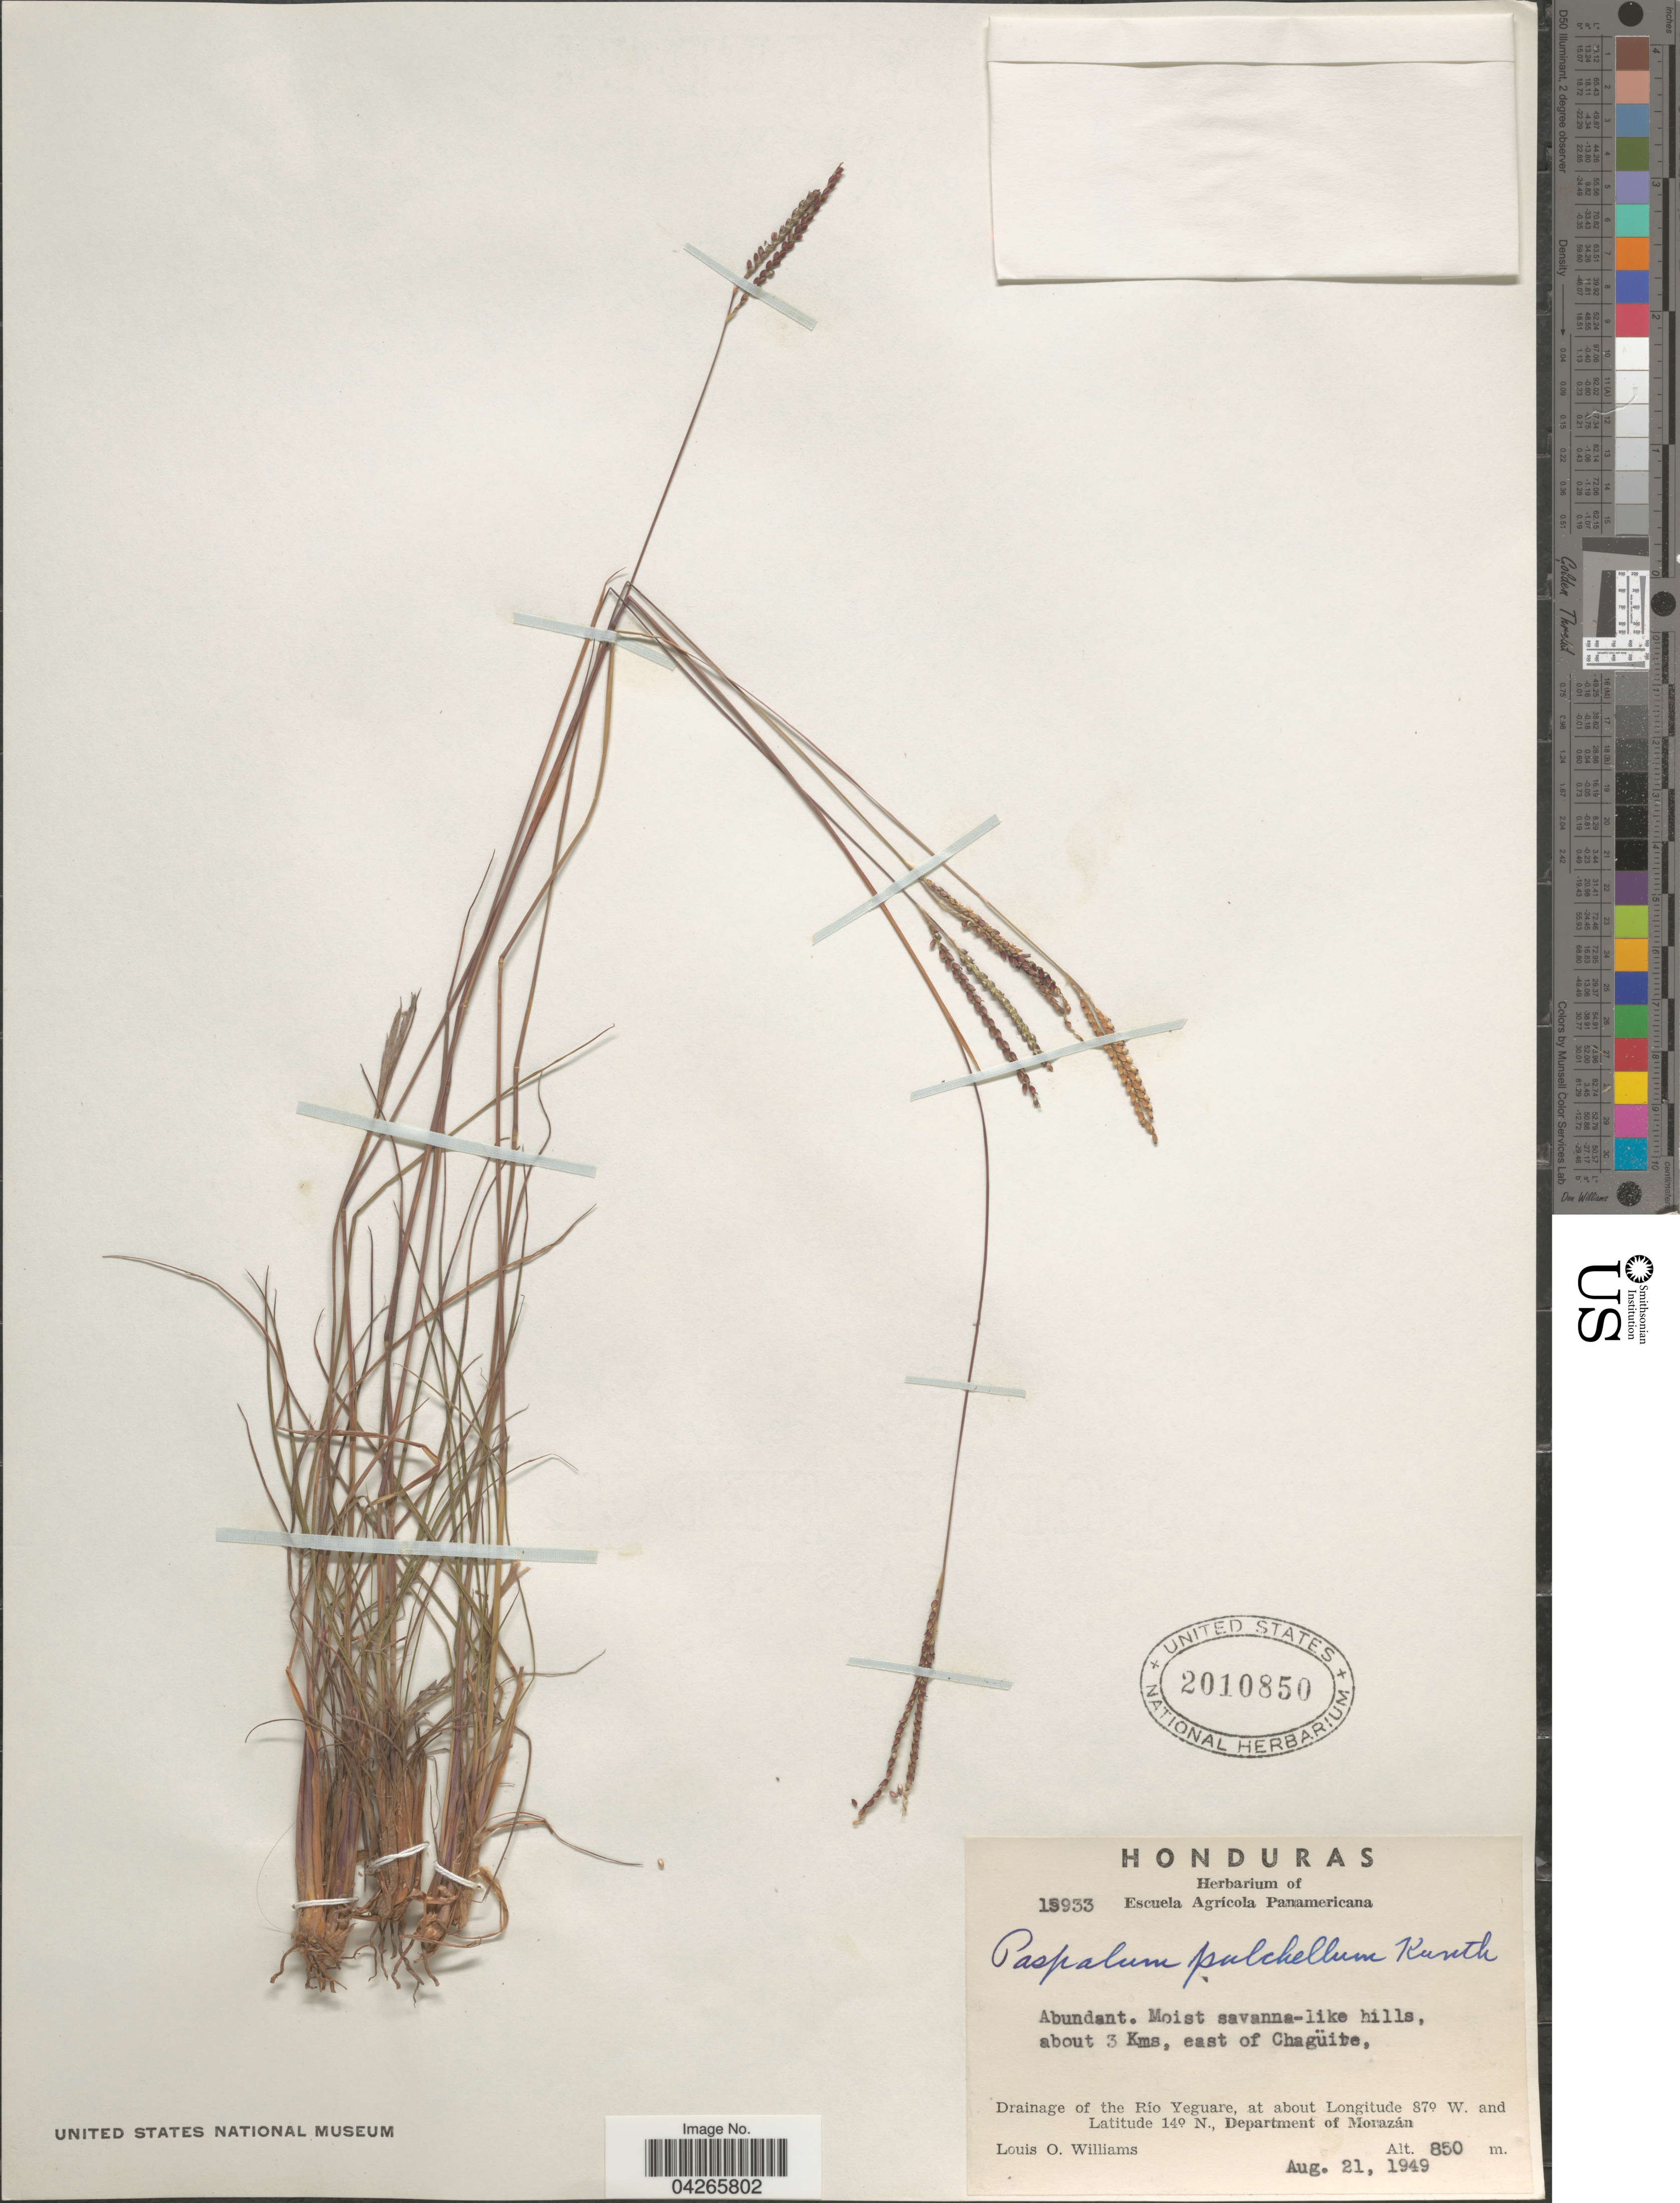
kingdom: Plantae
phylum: Tracheophyta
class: Liliopsida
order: Poales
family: Poaceae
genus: Paspalum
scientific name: Paspalum pulchellum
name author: Kunth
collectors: L. O. Williams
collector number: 15933*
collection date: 1949-08-21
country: Honduras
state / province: Fco. Morazán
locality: About 3 Kms, east of Chagüite, Drainage of the Rio Yeguare, Department of Morazán.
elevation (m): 850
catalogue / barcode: US 2010850